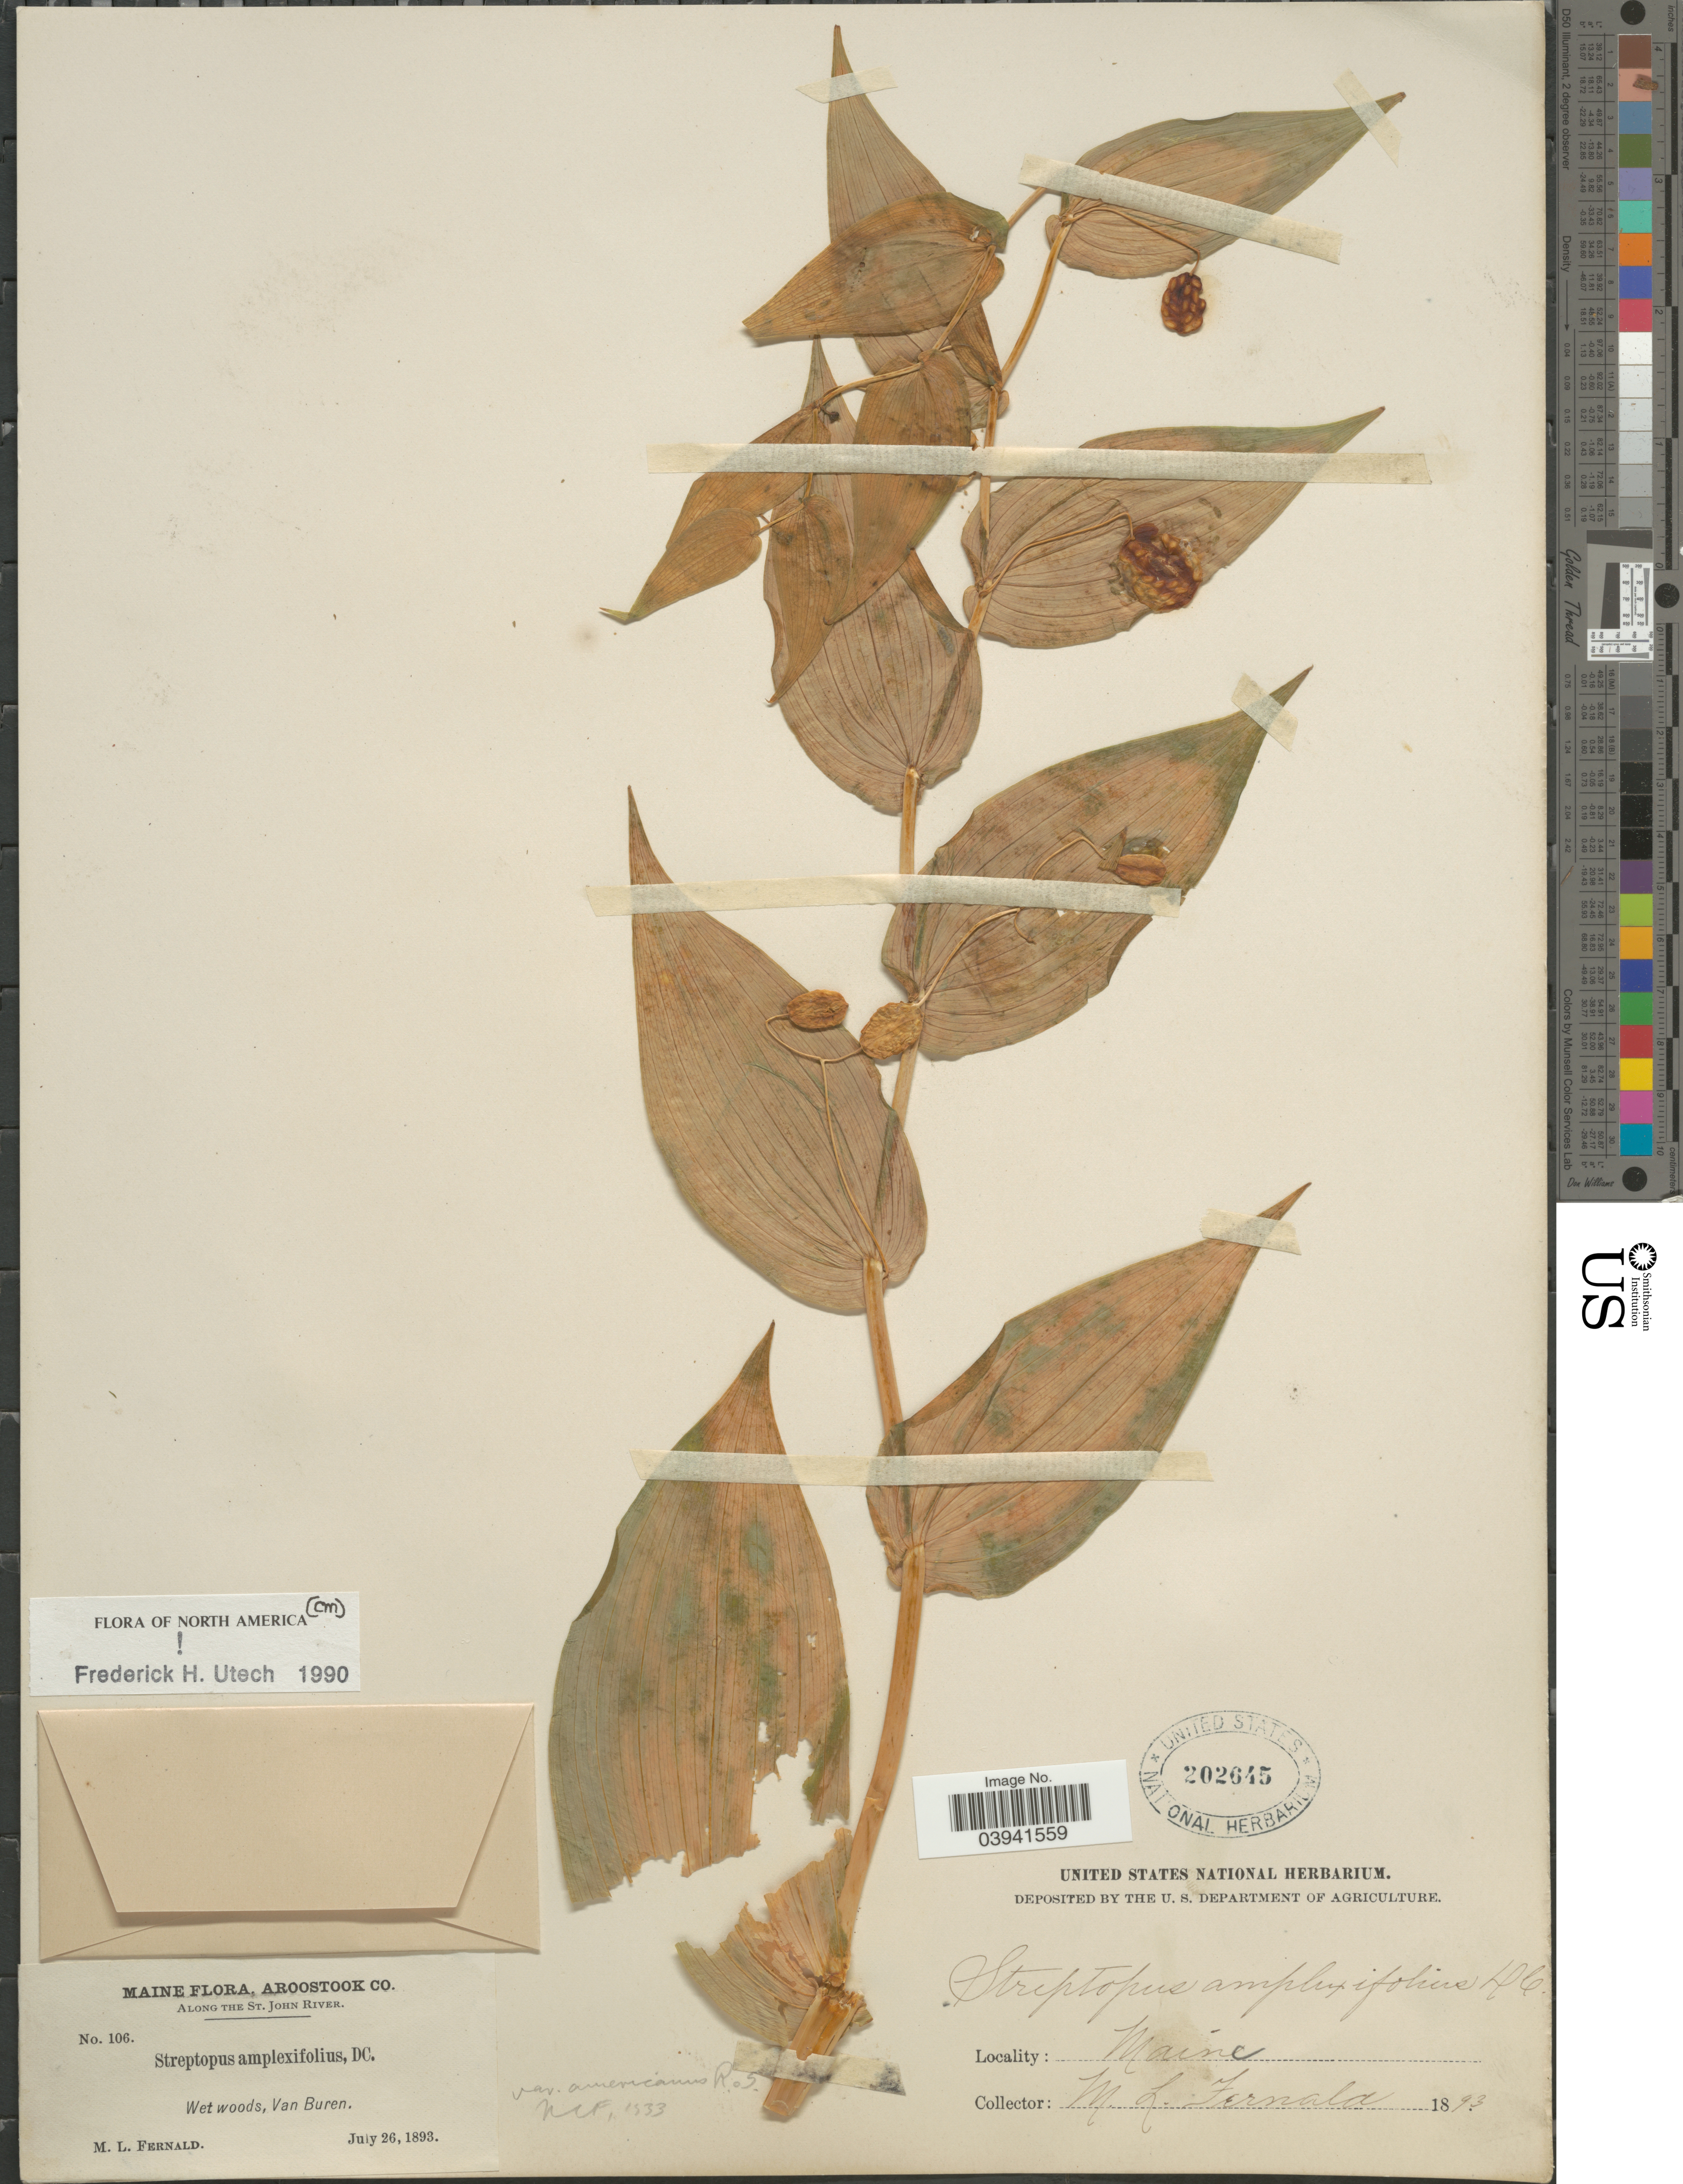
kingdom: Plantae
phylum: Tracheophyta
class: Liliopsida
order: Liliales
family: Liliaceae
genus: Streptopus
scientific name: Streptopus amplexifolius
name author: (L.) DC.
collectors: M. L. Fernald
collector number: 106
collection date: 1893-07-26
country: United States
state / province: Maine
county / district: Aroostook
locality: Along the St. John River. Wet woods, Van Buren.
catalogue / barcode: US 202645